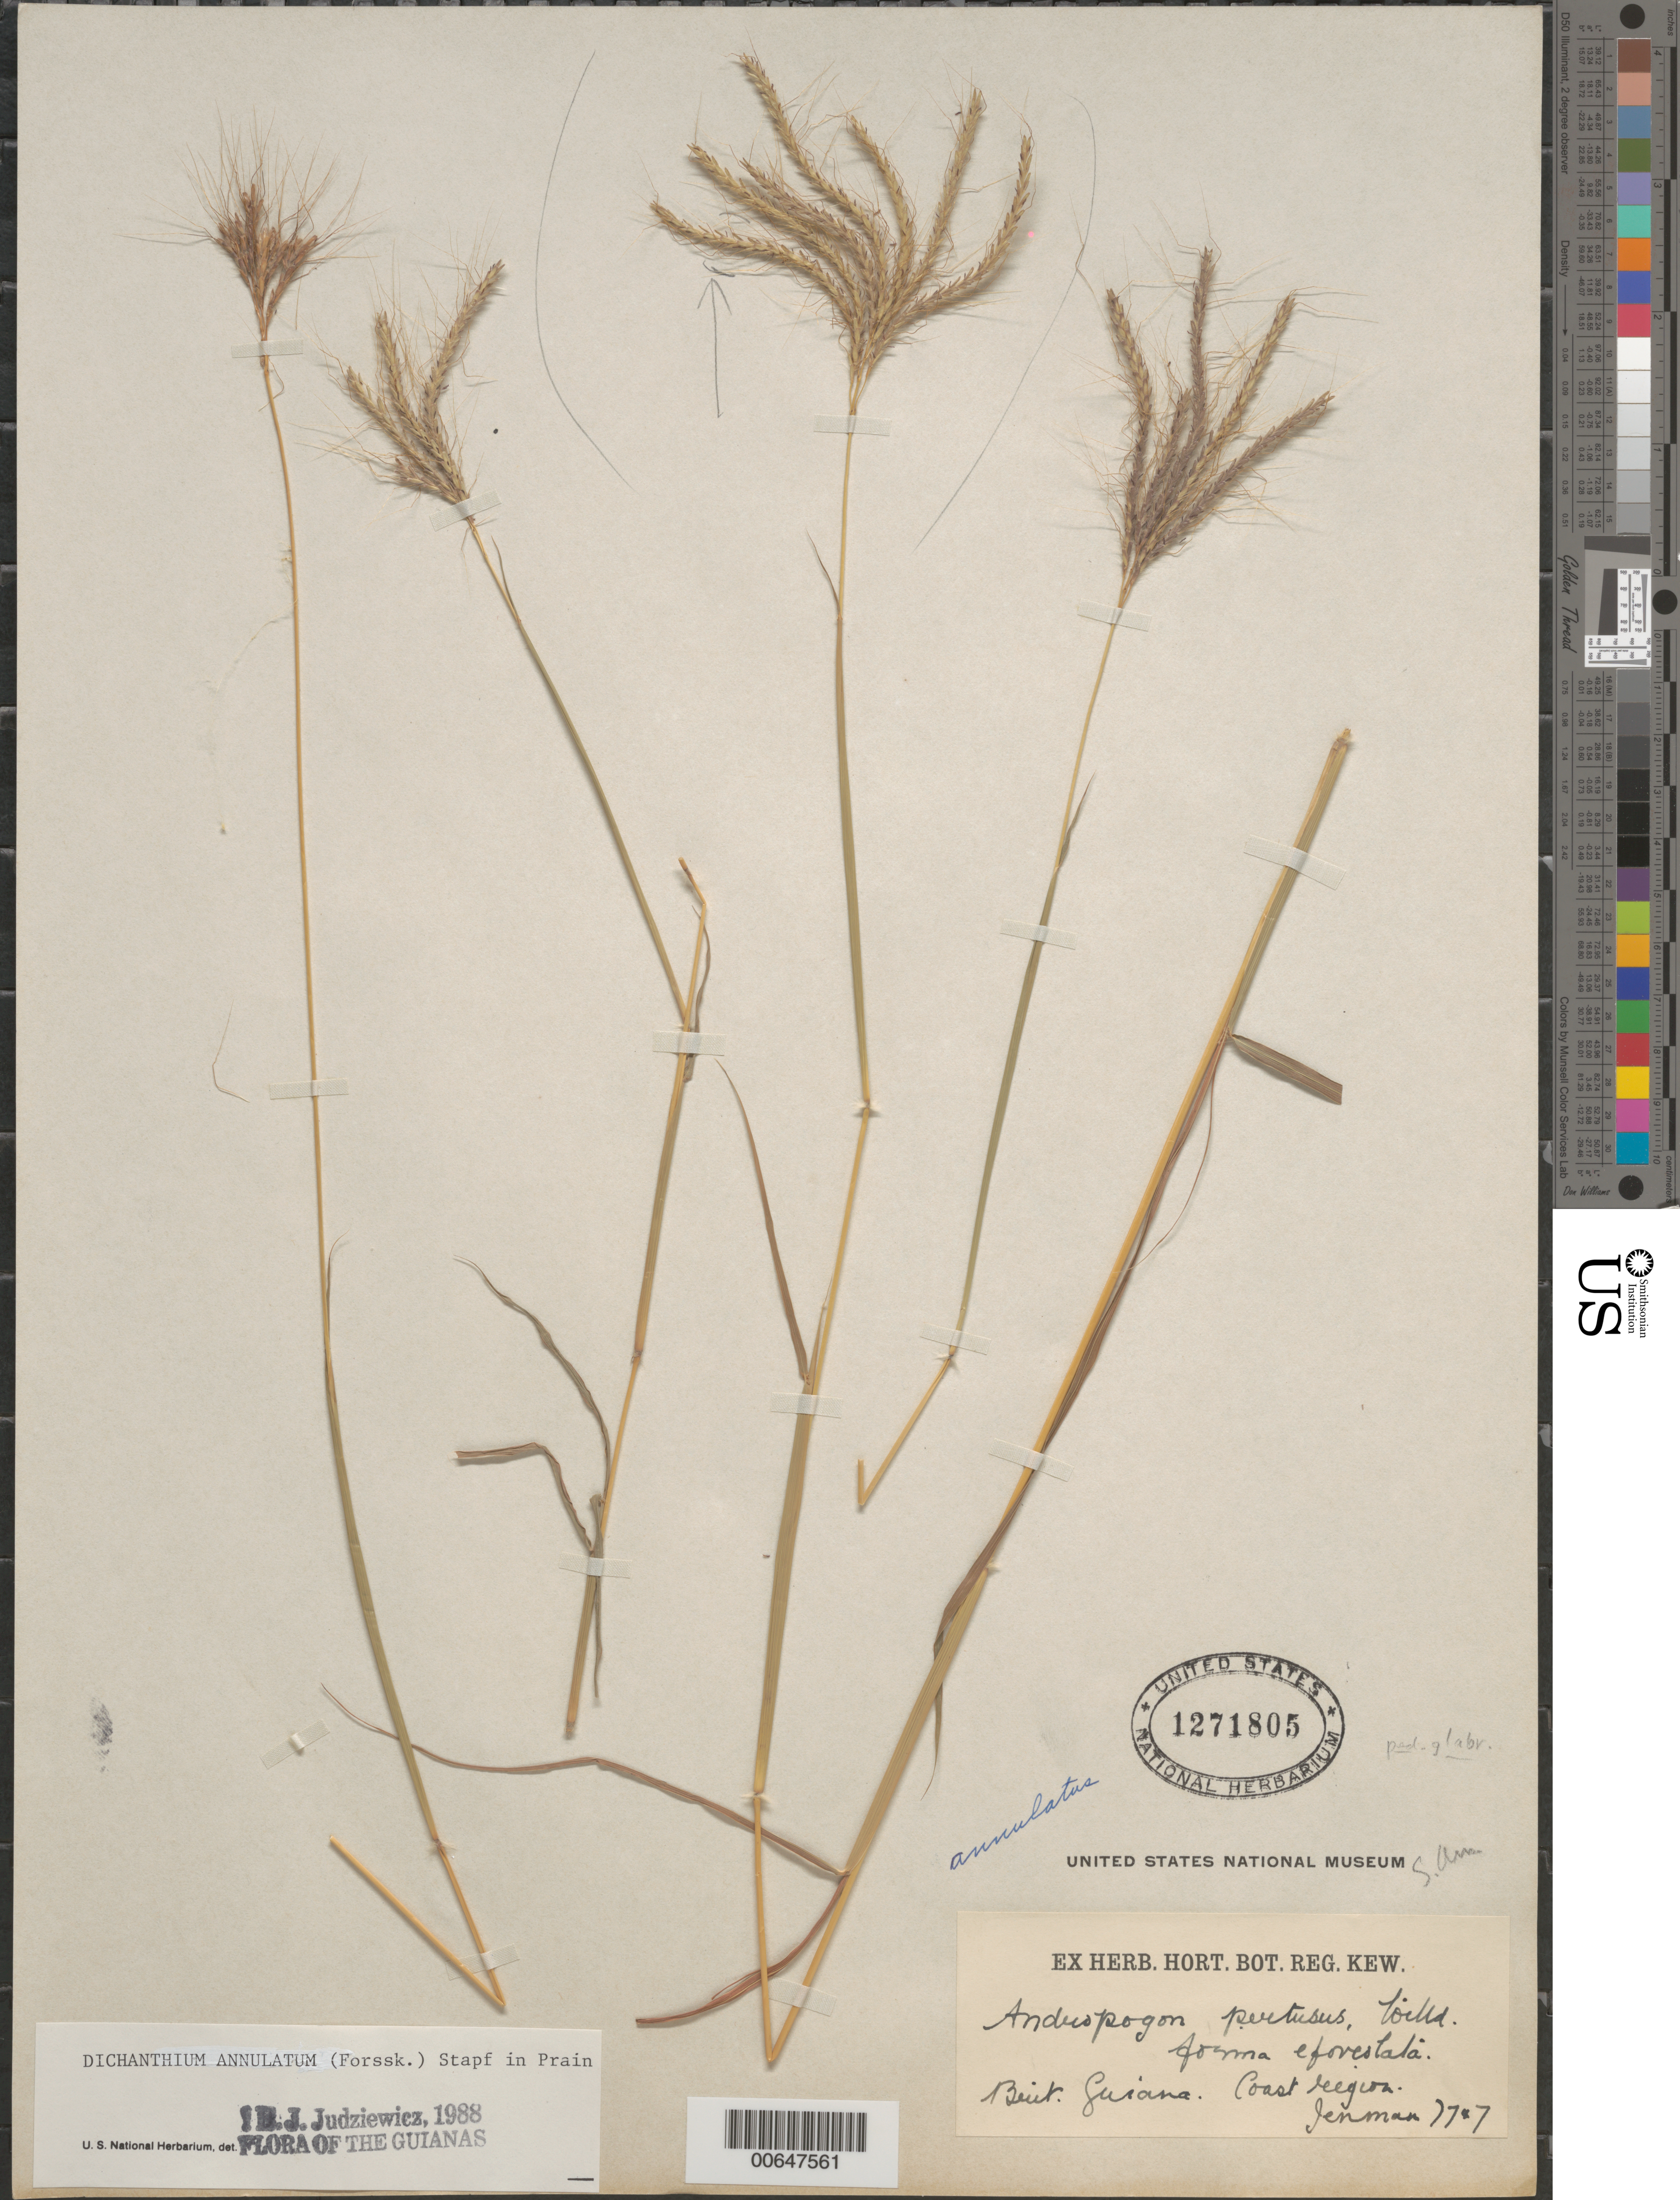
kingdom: Plantae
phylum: Tracheophyta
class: Liliopsida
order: Poales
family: Poaceae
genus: Dichanthium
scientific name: Dichanthium annulatum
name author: (Forssk.) Stapf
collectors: -. Jenman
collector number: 7747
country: Guyana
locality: Brit. Guiana. Coast region.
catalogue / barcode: US 1271805